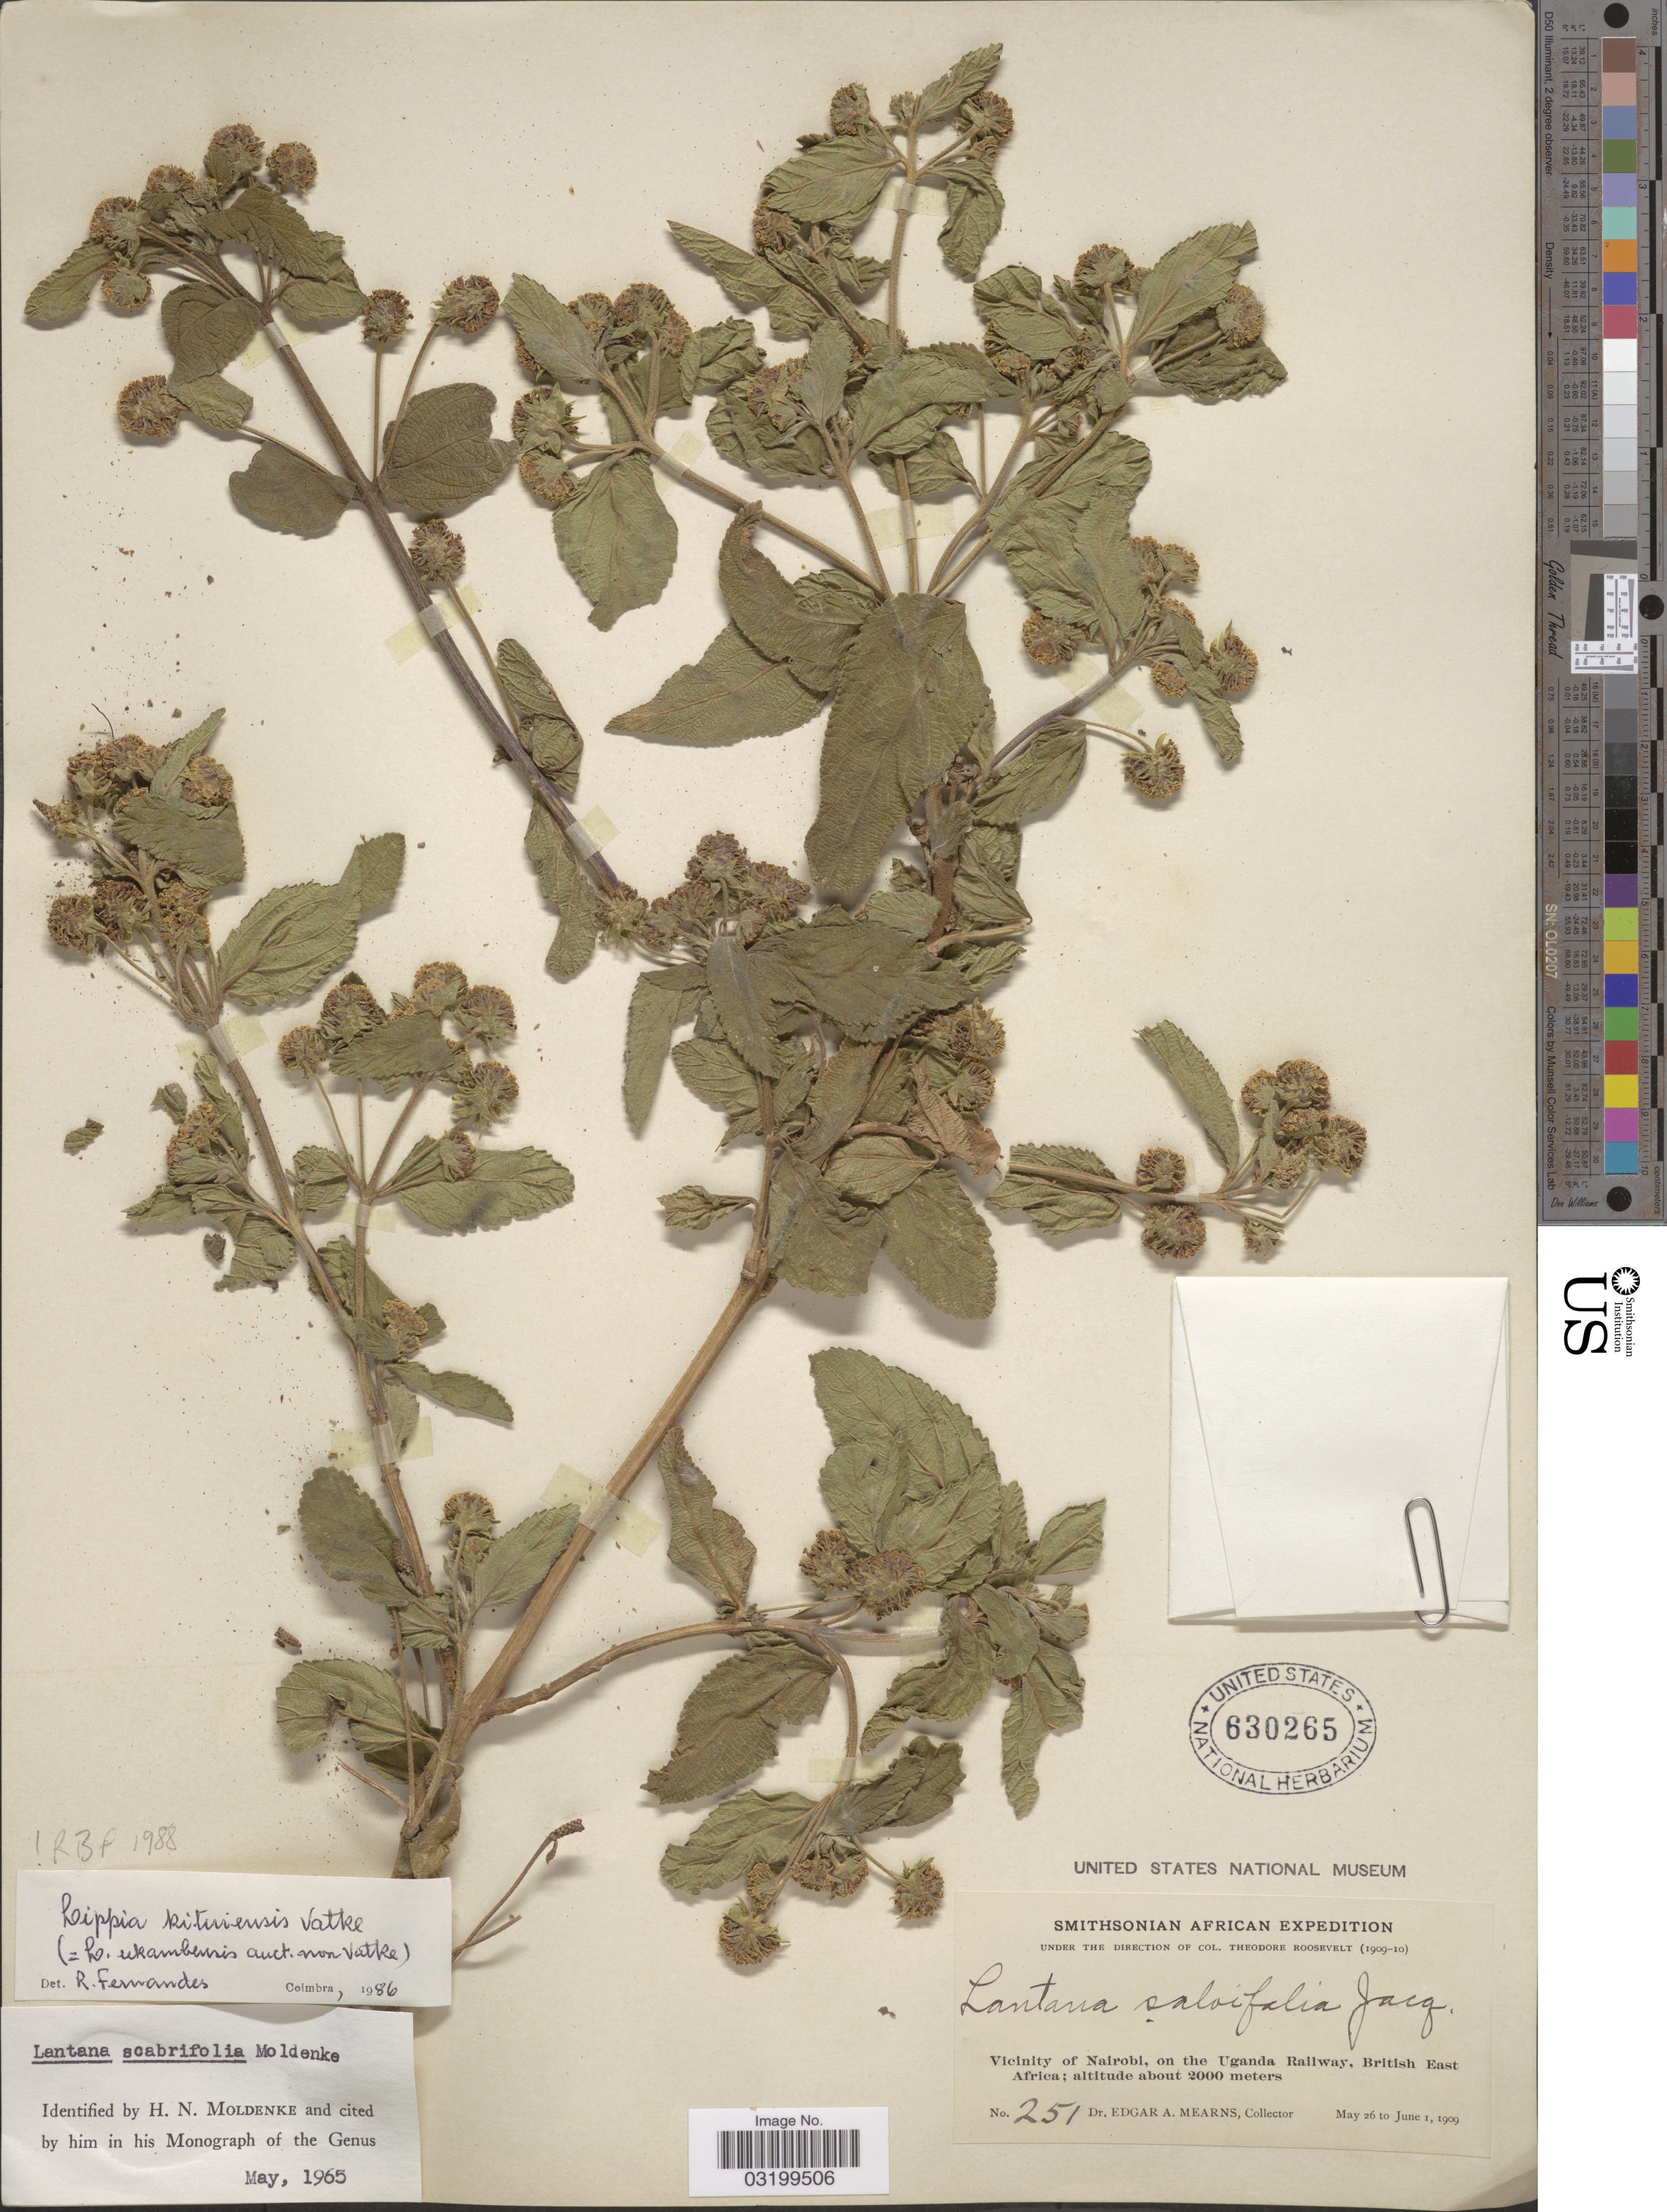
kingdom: Plantae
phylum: Tracheophyta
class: Magnoliopsida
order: Lamiales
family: Verbenaceae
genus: Lippia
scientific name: Lippia kituiensis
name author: Vatke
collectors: E. A. Mearns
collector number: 251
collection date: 1909-05-26/1909-06-01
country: Kenya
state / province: Nairobi Area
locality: Vicinity of Nairobi, on the Uganda Railway, British East Africa.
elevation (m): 2000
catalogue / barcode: US 630265